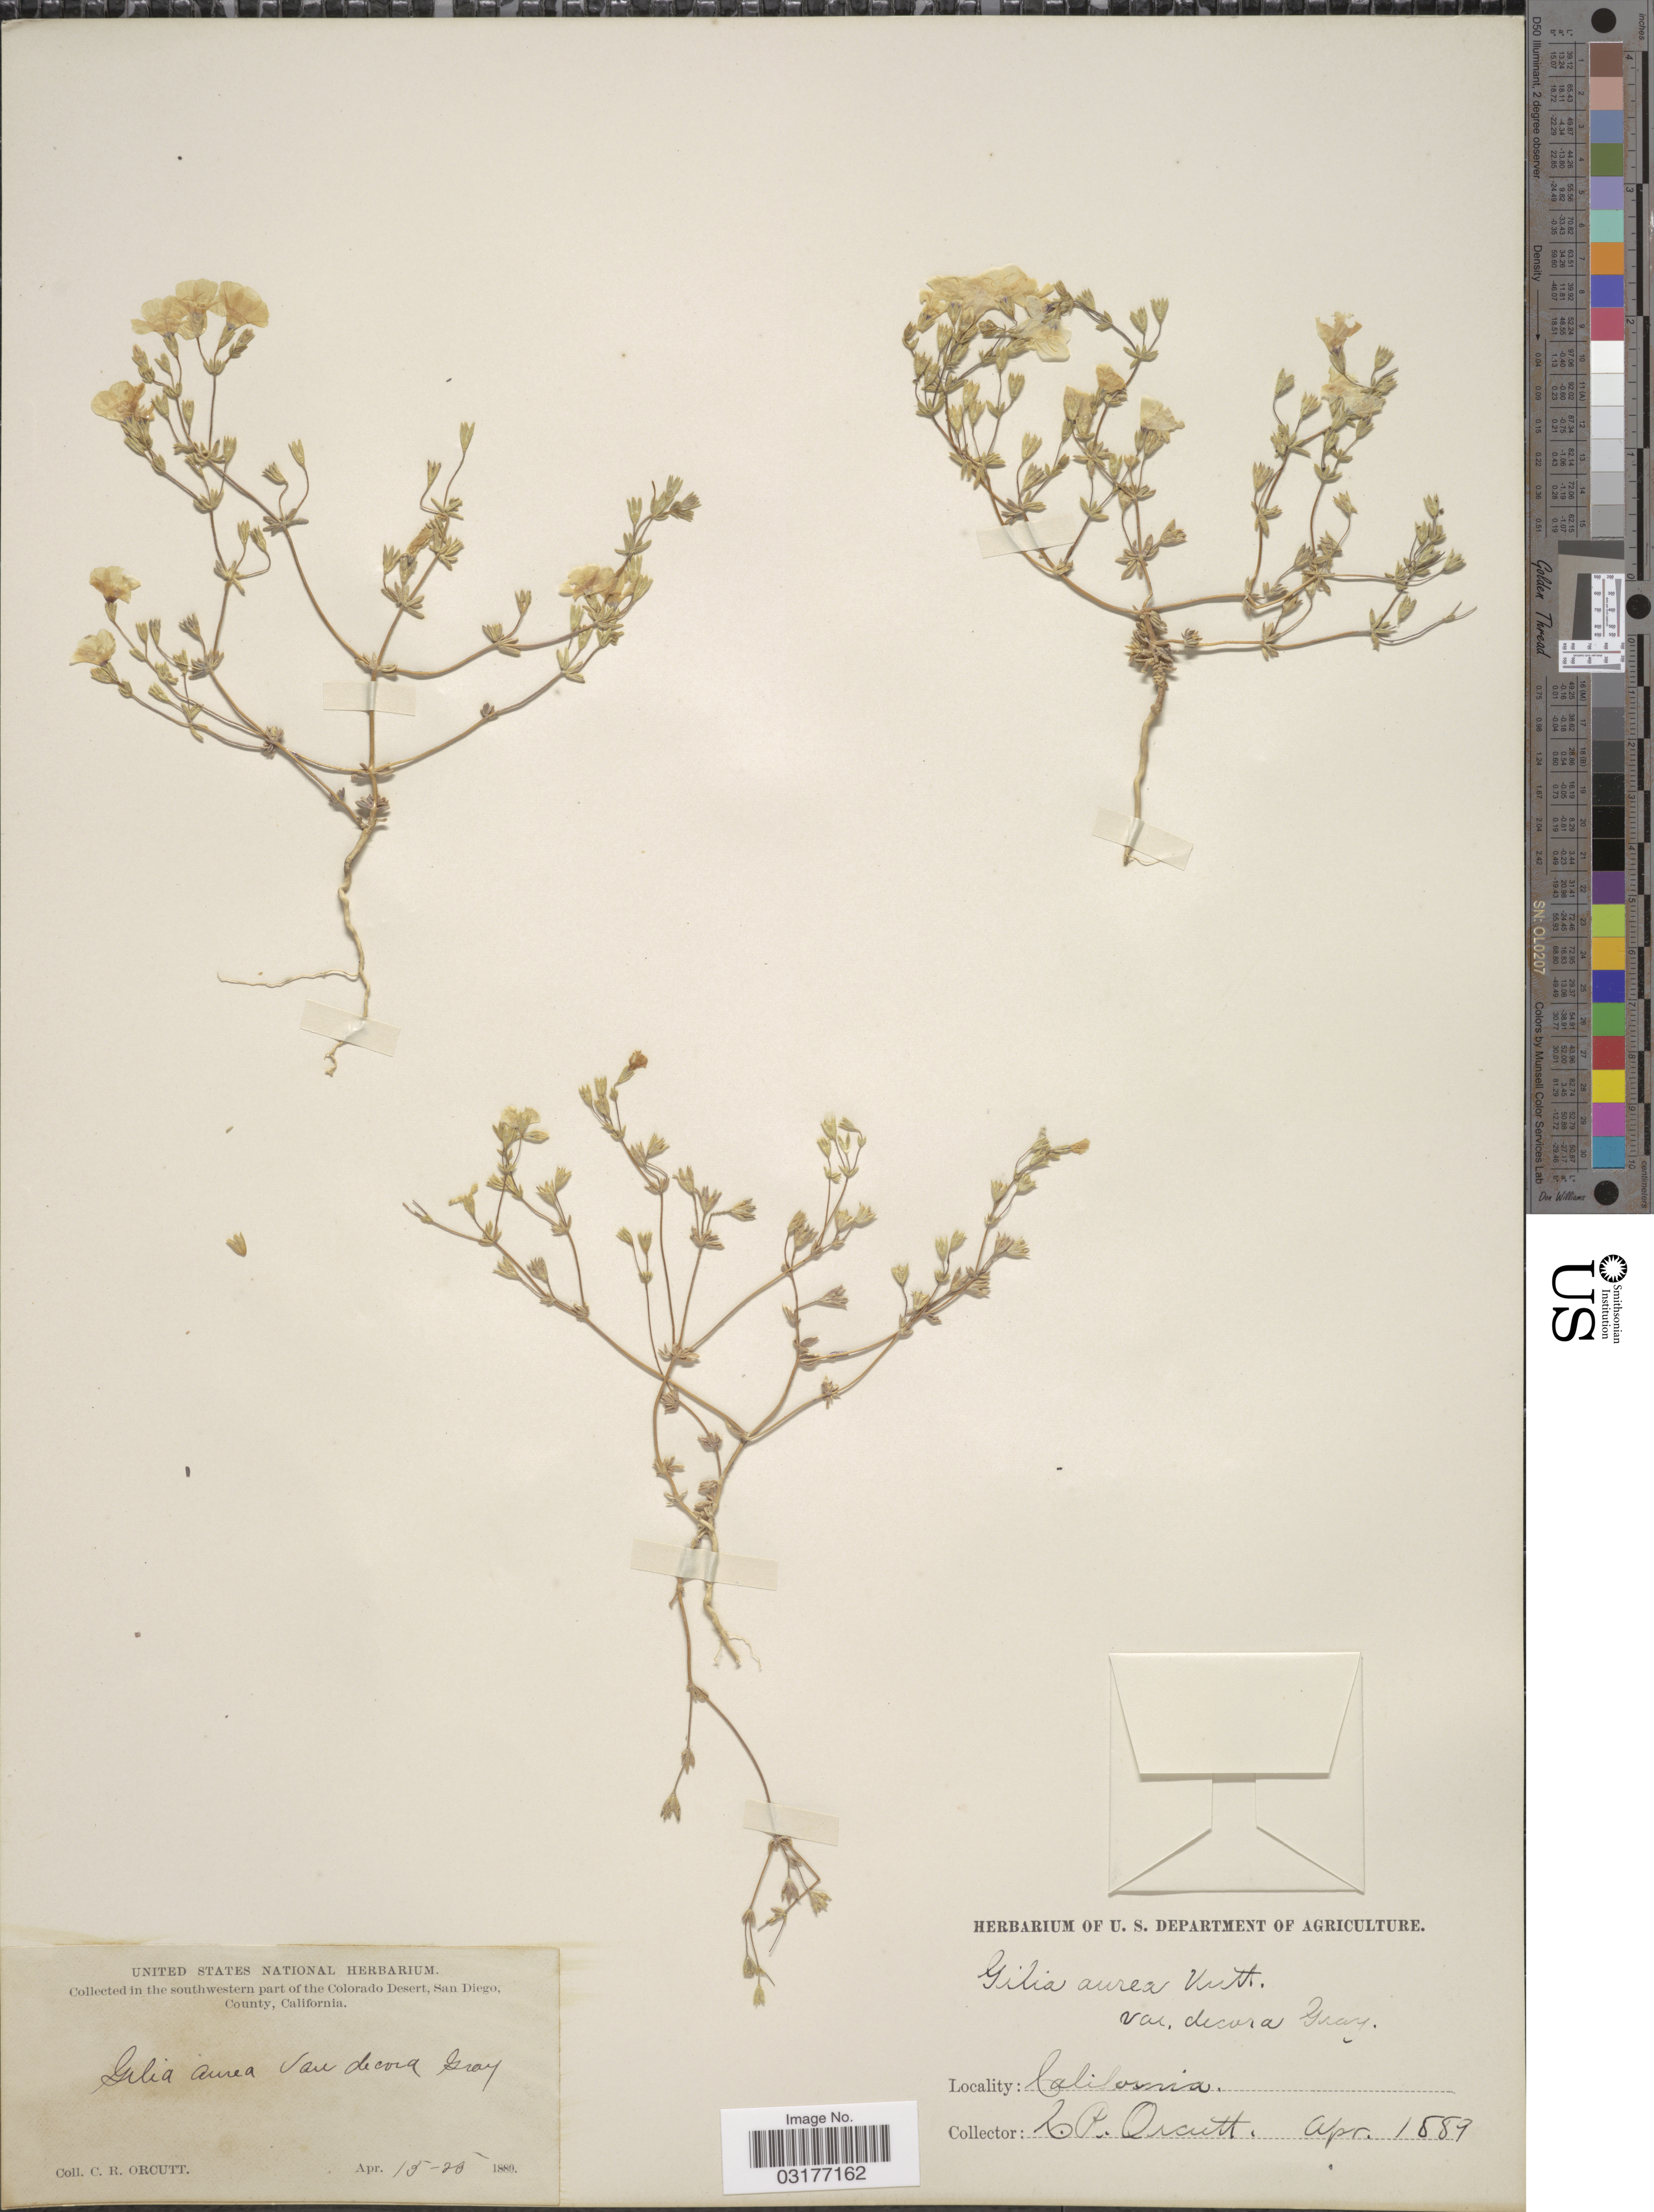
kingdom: Plantae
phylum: Tracheophyta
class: Magnoliopsida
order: Ericales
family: Polemoniaceae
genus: Leptosiphon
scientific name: Leptosiphon chrysanthus subsp. decorus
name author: (A. Gray) J.M. Porter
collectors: C. R. Orcutt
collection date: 1889-04-13/1889-04-23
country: United States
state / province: California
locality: In the southwestern part of the Colorado Desert.